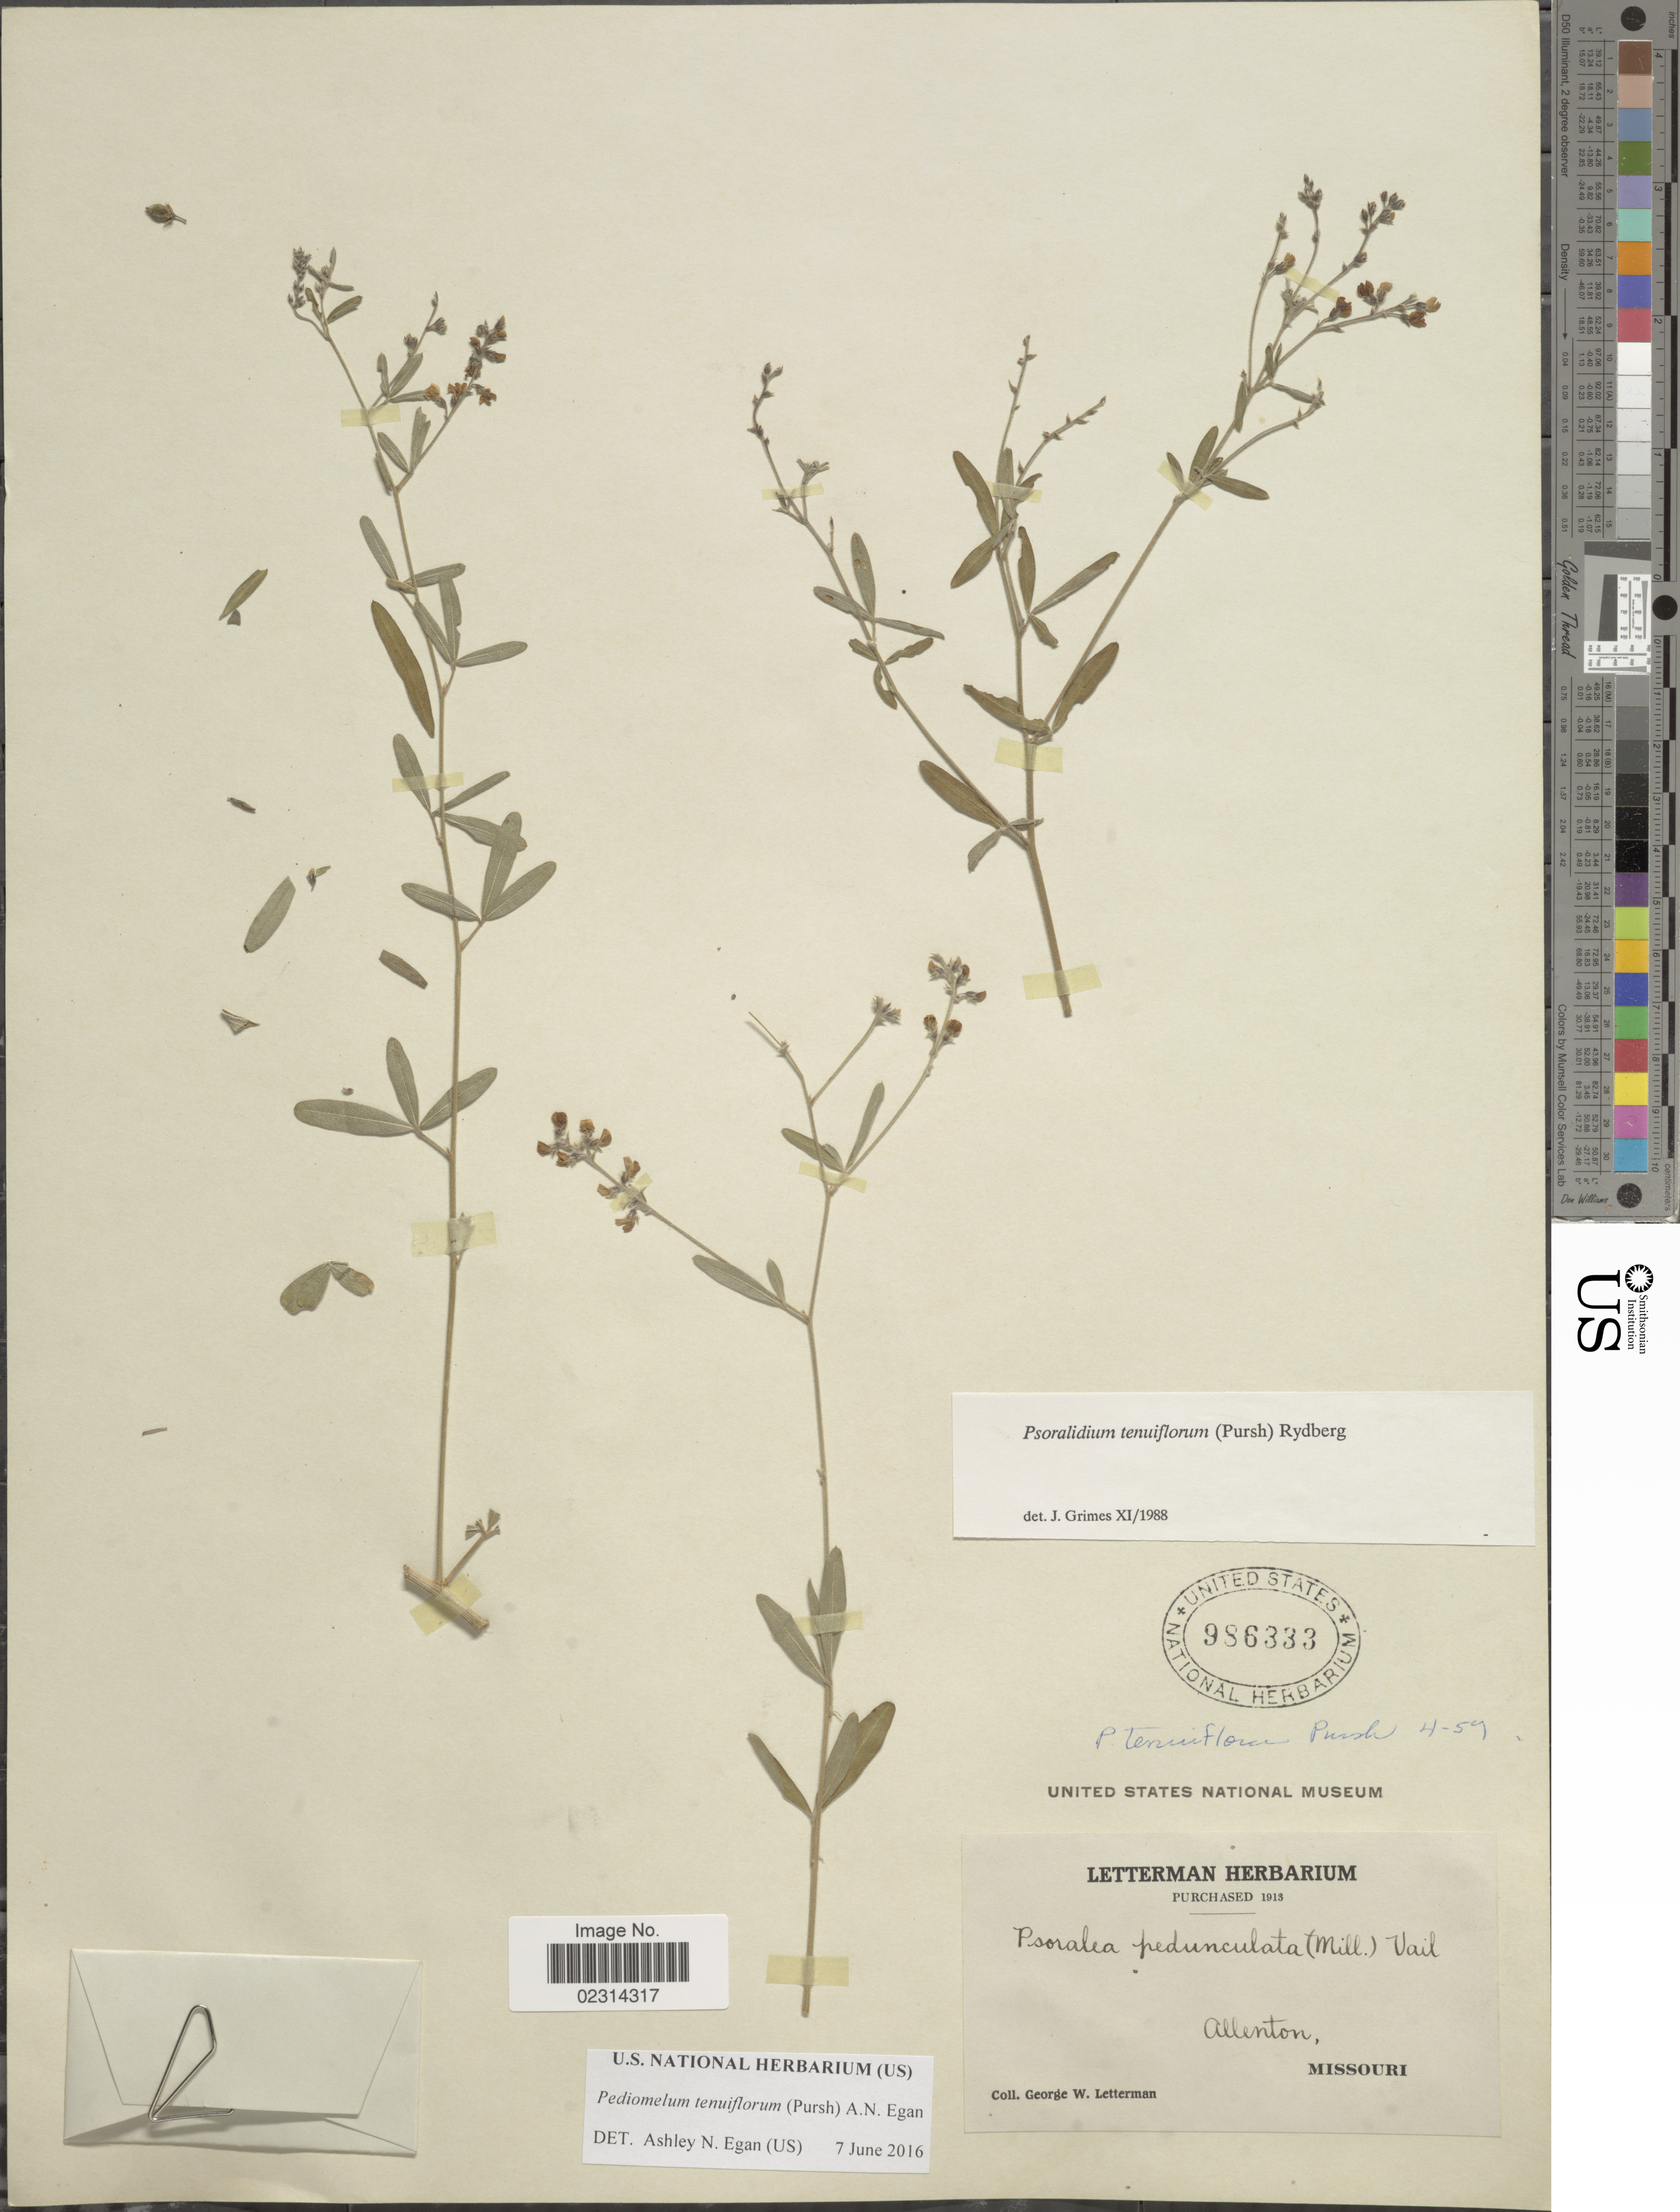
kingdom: Plantae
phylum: Tracheophyta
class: Magnoliopsida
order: Fabales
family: Fabaceae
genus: Psoralidium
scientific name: Psoralidium tenuiflorum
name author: (Pursh) Rydb.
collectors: G. W. Letterman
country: United States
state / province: Missouri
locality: Allenton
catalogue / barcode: US 986333